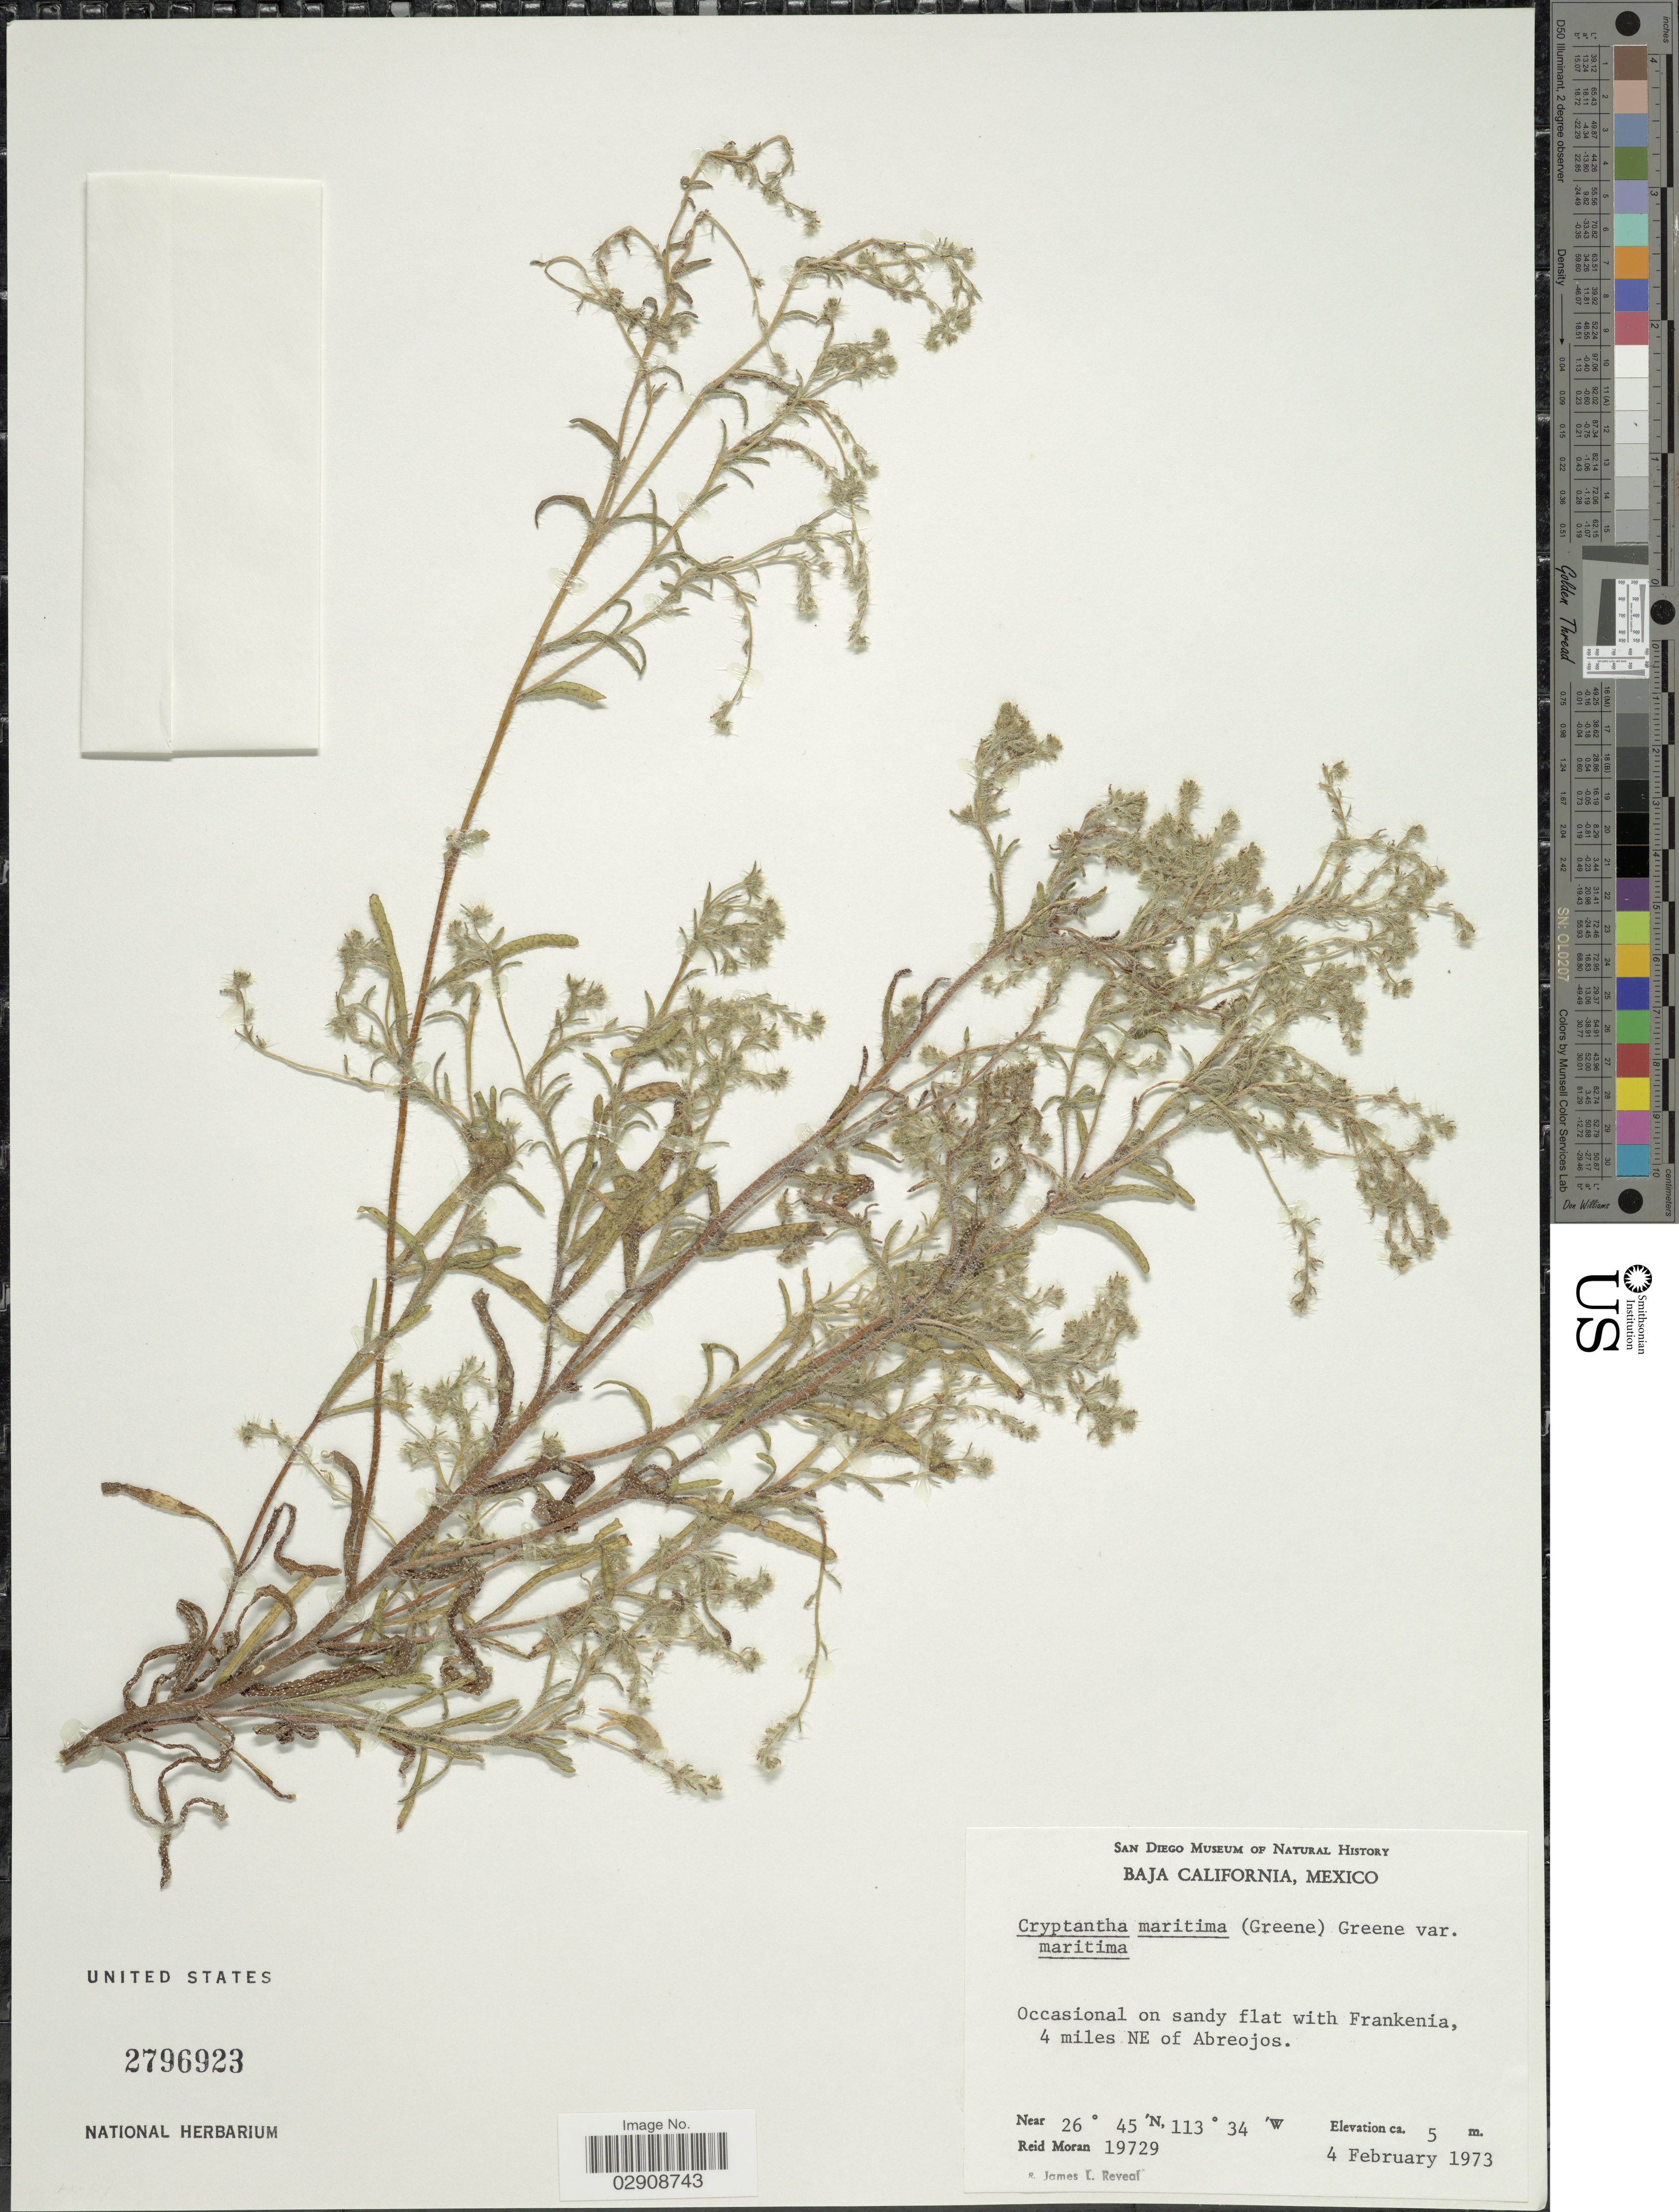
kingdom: Plantae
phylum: Tracheophyta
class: Magnoliopsida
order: Boraginales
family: Boraginaceae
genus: Cryptantha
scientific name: Cryptantha maritima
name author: (Greene) Greene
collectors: R. V. Moran & J. L. Reveal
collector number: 19729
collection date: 1973-02-04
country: Mexico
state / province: Baja California Sur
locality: Occasional on sandy flat with Frankenia, 4 miles NE of Abreojos.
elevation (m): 5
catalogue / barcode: US 2796923